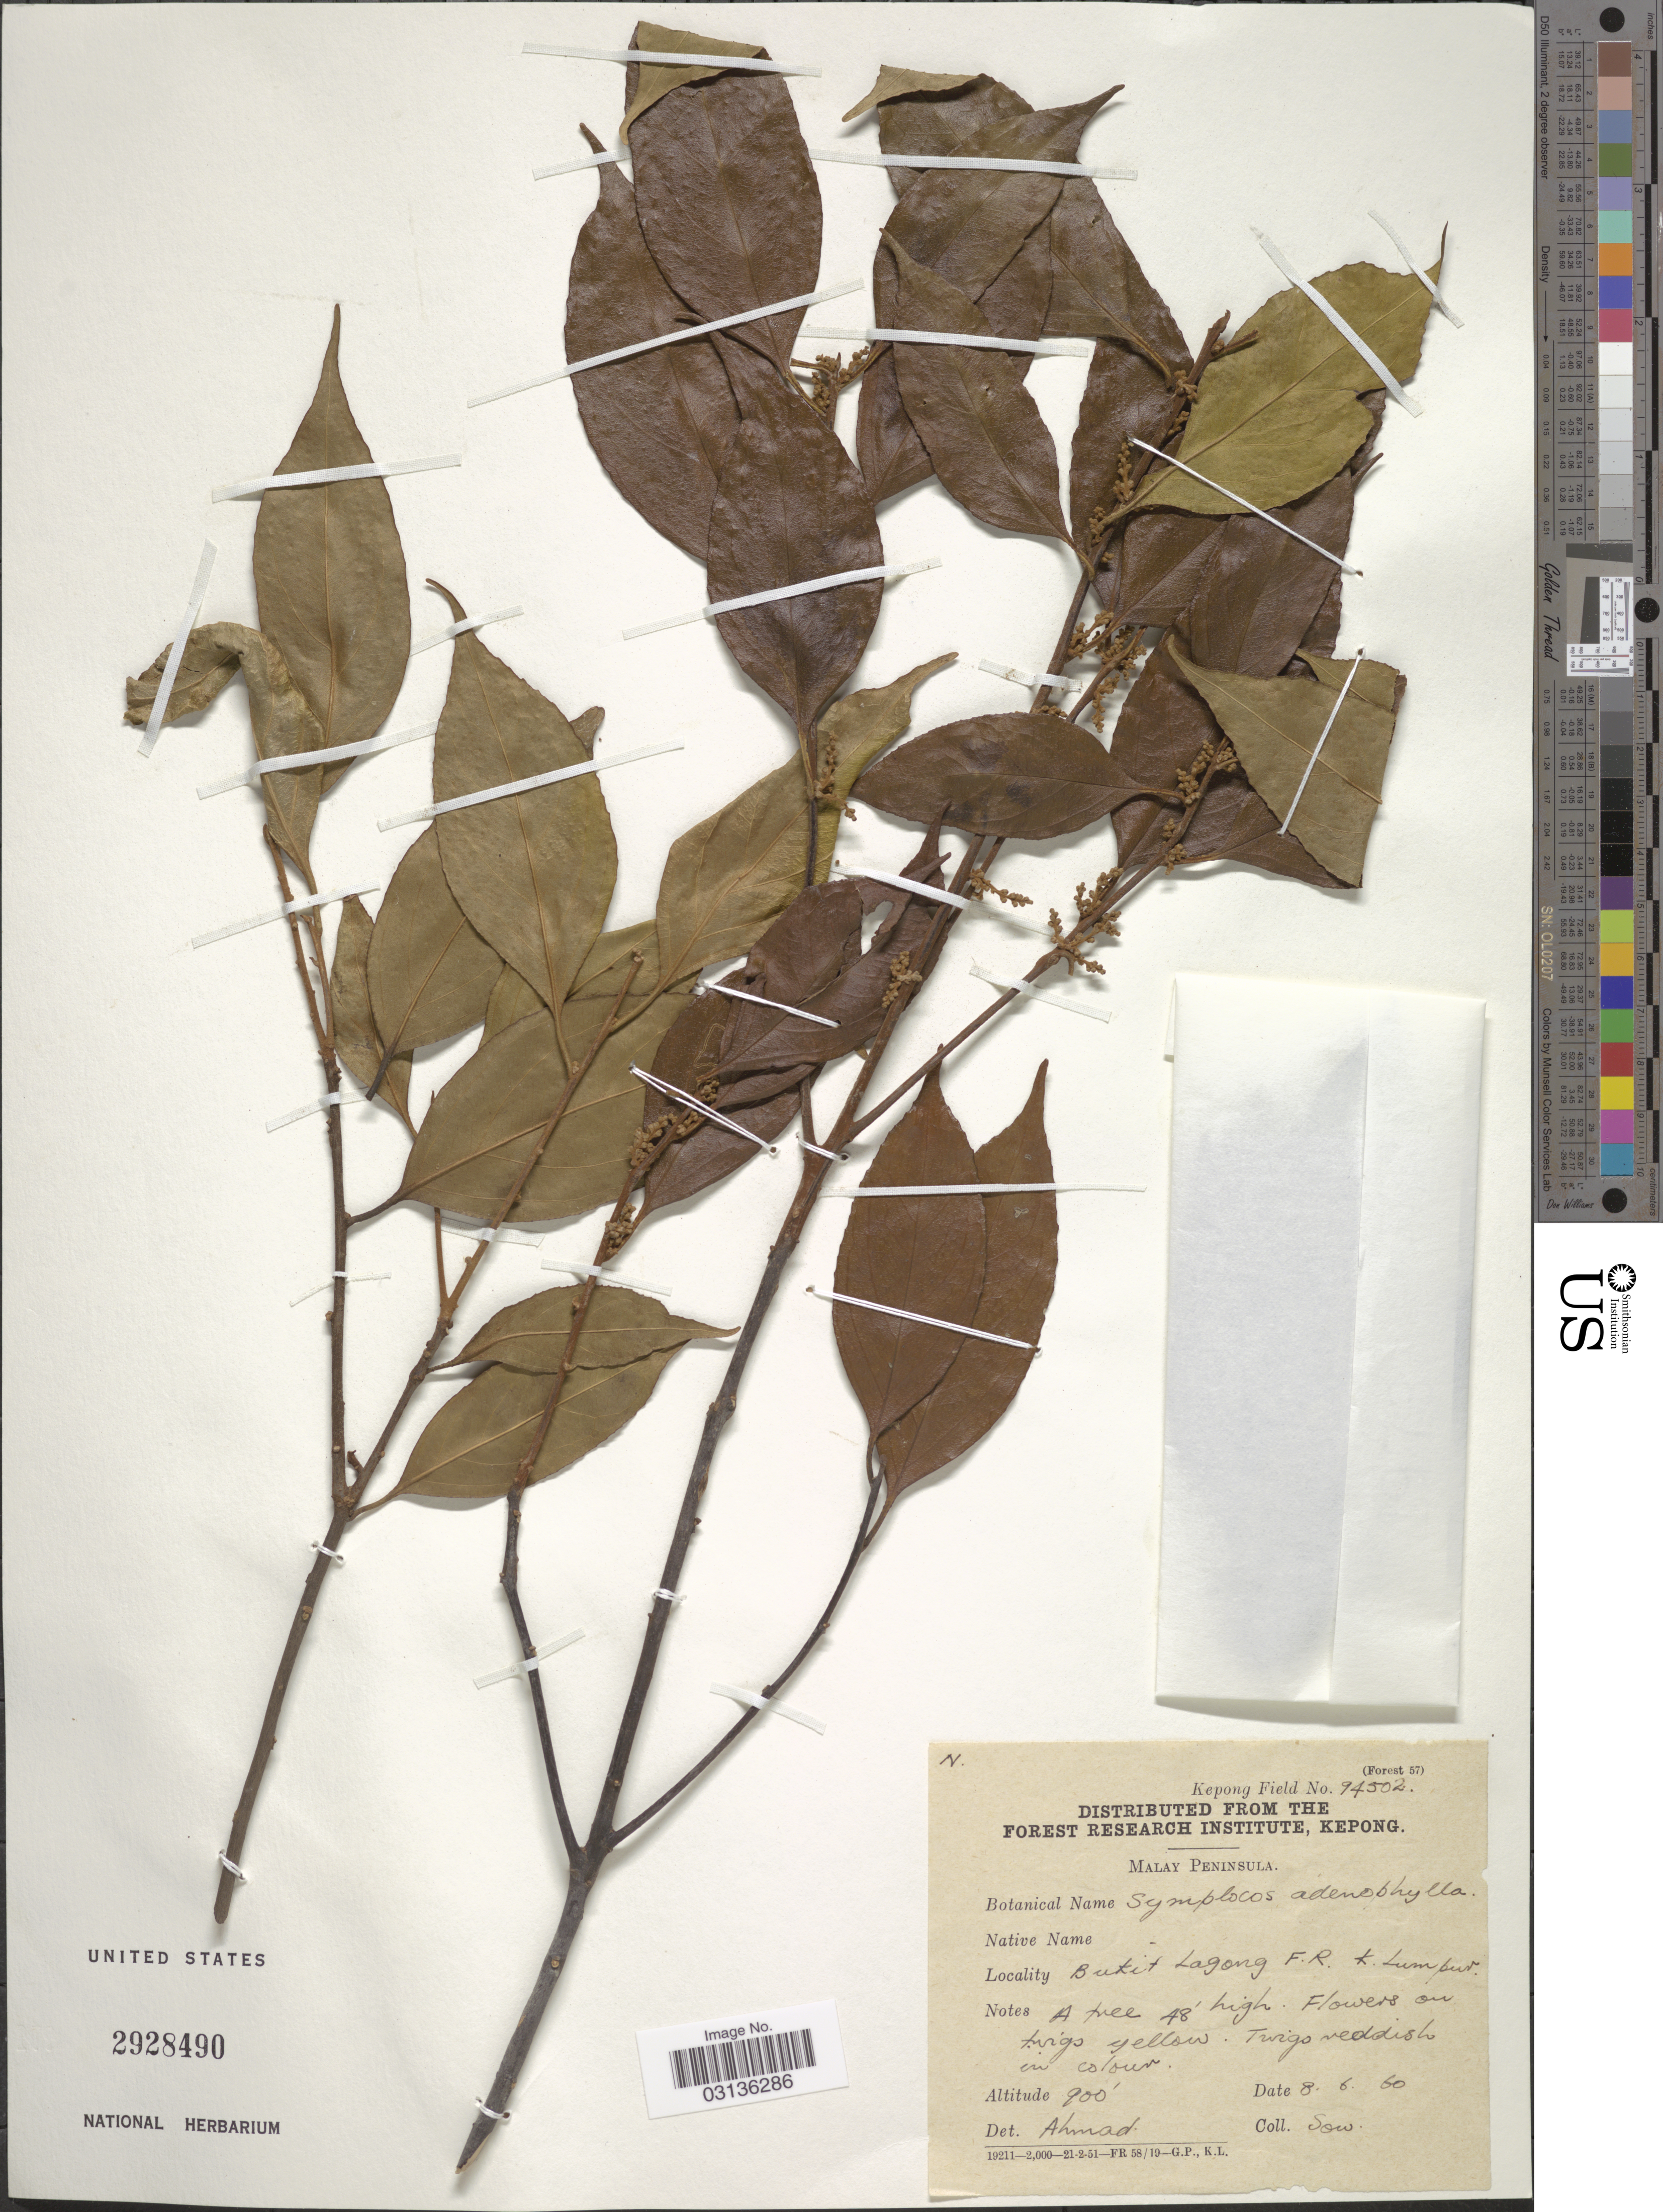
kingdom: Plantae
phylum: Tracheophyta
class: Magnoliopsida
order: Ericales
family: Symplocaceae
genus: Symplocos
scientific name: Symplocos adenophylla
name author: Wall. ex G. Don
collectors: -. Sow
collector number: Kepong Field 94502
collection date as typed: Transcribed d/m/y: 8/6/60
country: Malaysia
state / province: Kuala Lumpur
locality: Malay Peninsula. Bukit Lagong F. R. K. Lumpur.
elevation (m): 274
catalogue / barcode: US 2928490